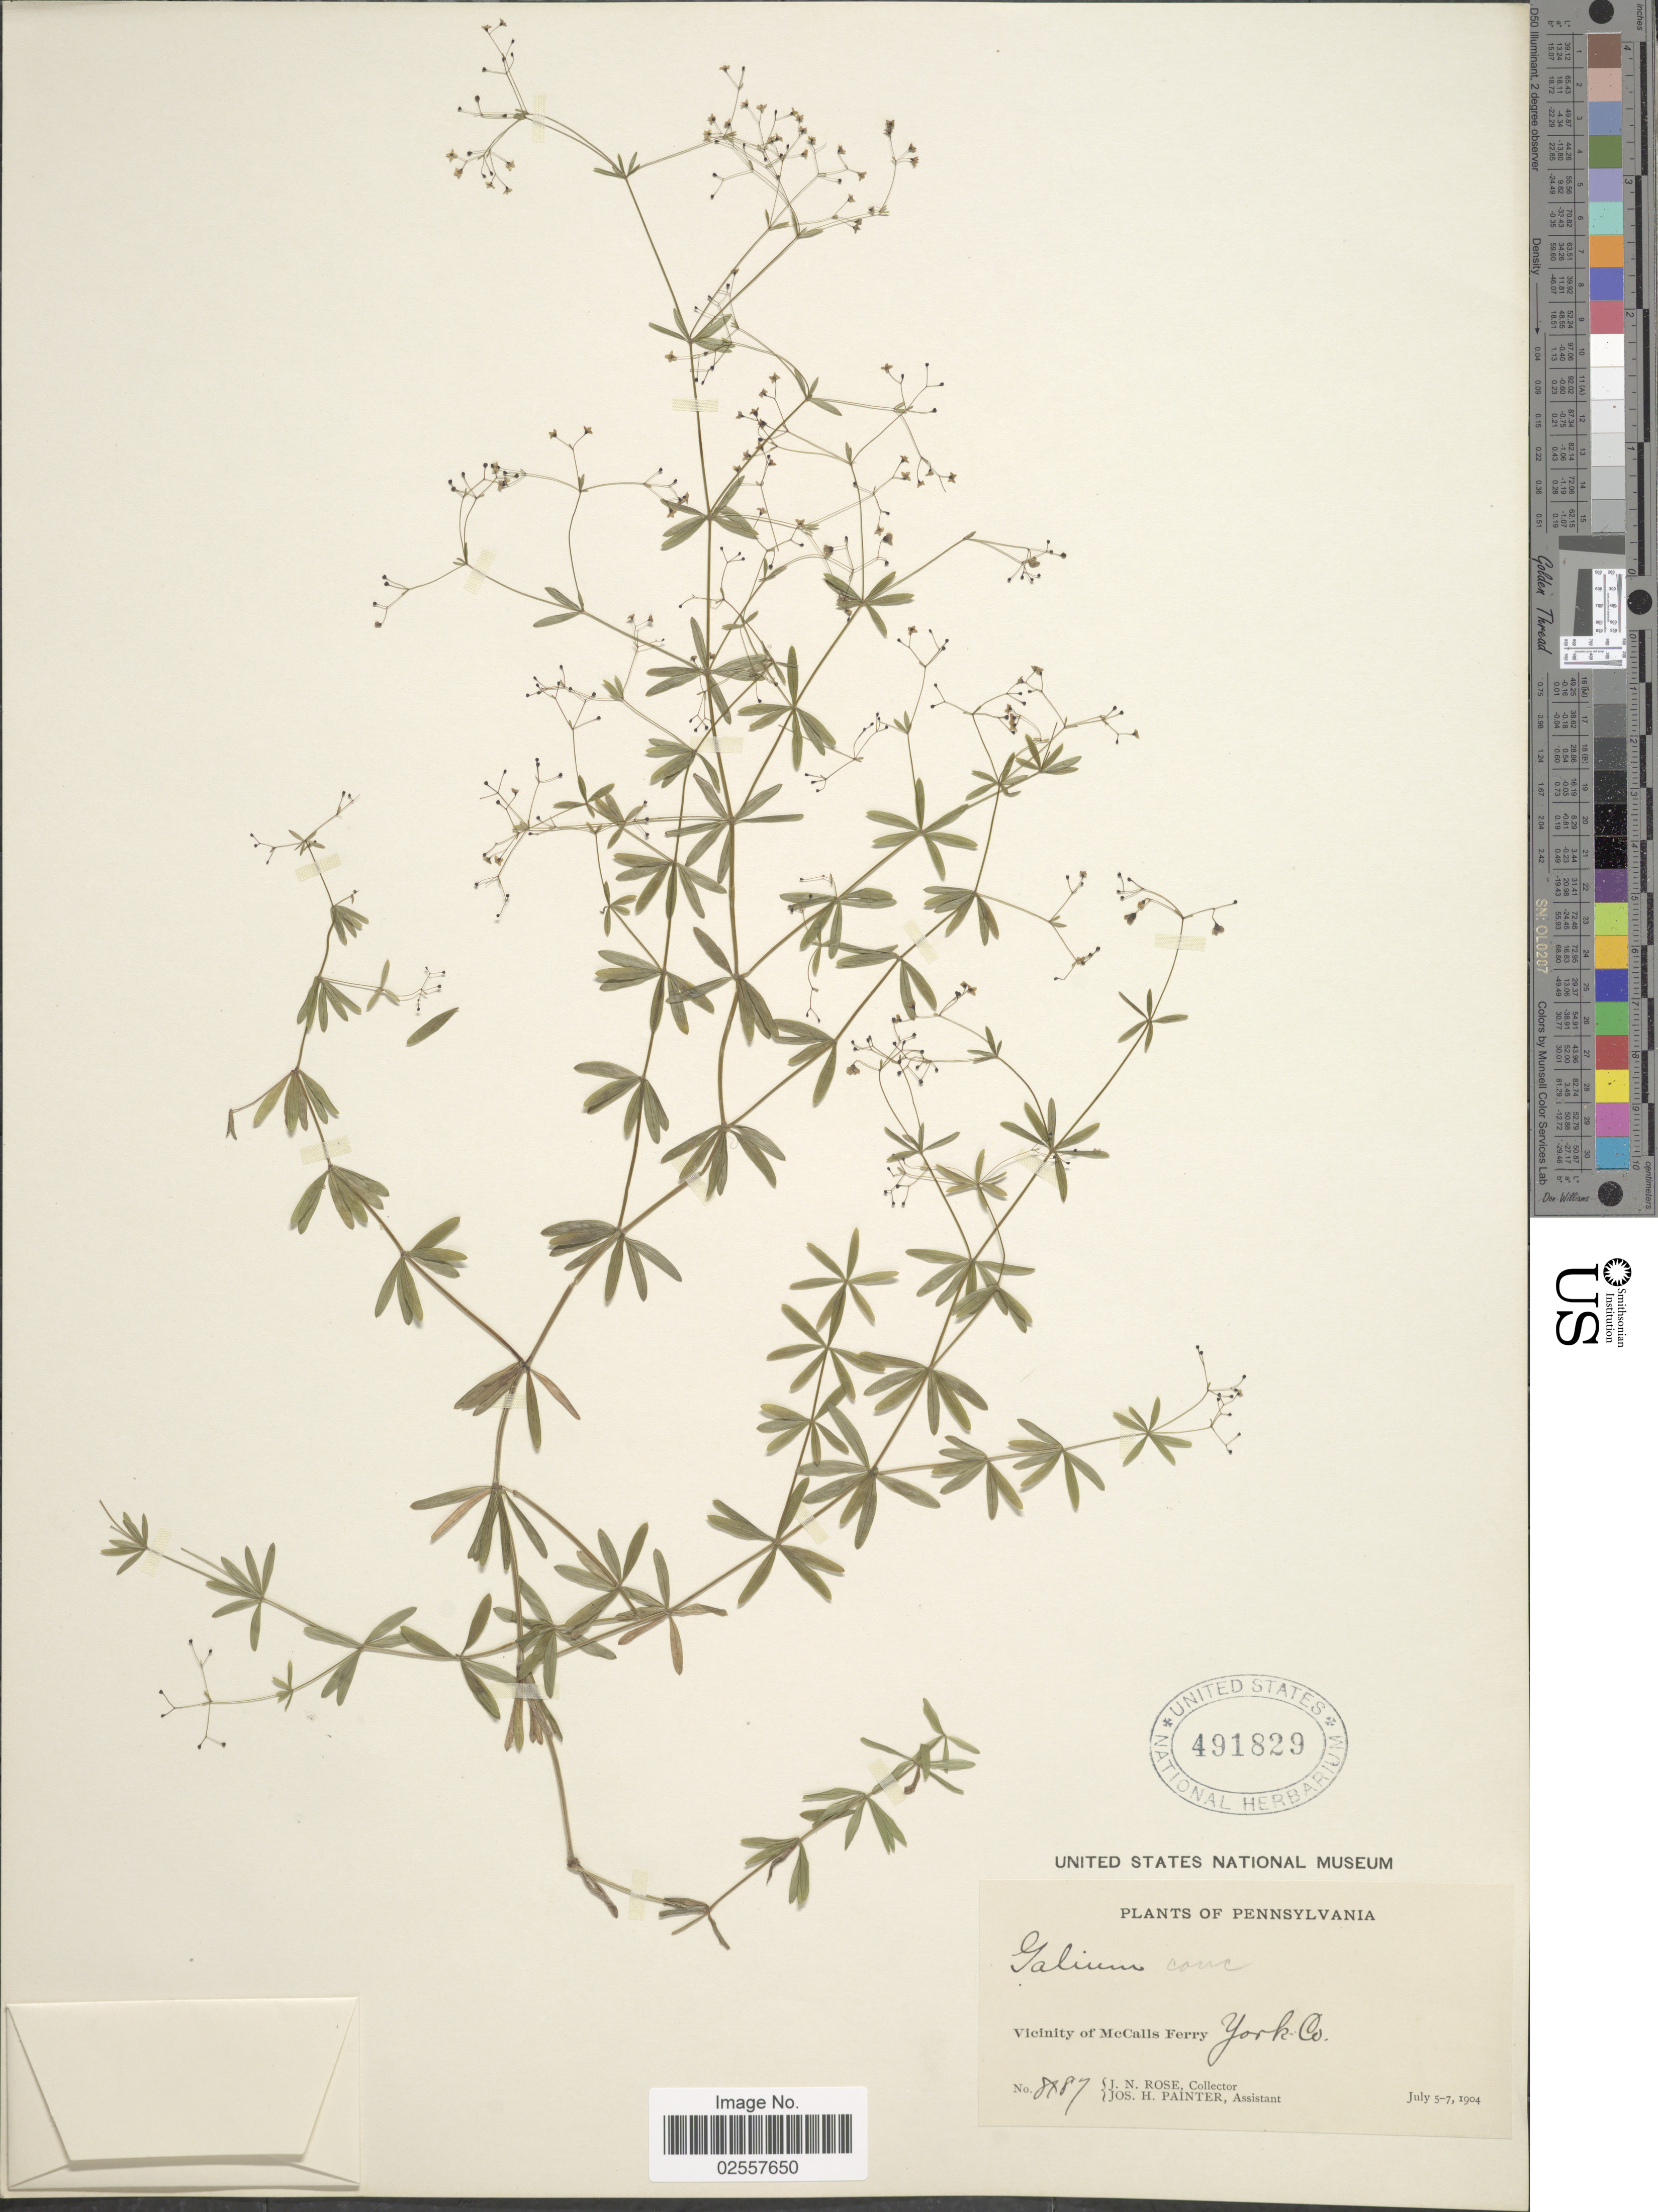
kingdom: Plantae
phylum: Tracheophyta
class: Magnoliopsida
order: Gentianales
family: Rubiaceae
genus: Galium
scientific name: Galium concinnum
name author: Torr. & A. Gray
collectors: J. N. Rose & J. H. Painter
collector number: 8187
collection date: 1904-07-05/1904-07-07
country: United States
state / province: Pennsylvania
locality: Vicinity of McCalls Ferry. York Co.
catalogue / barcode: US 491829